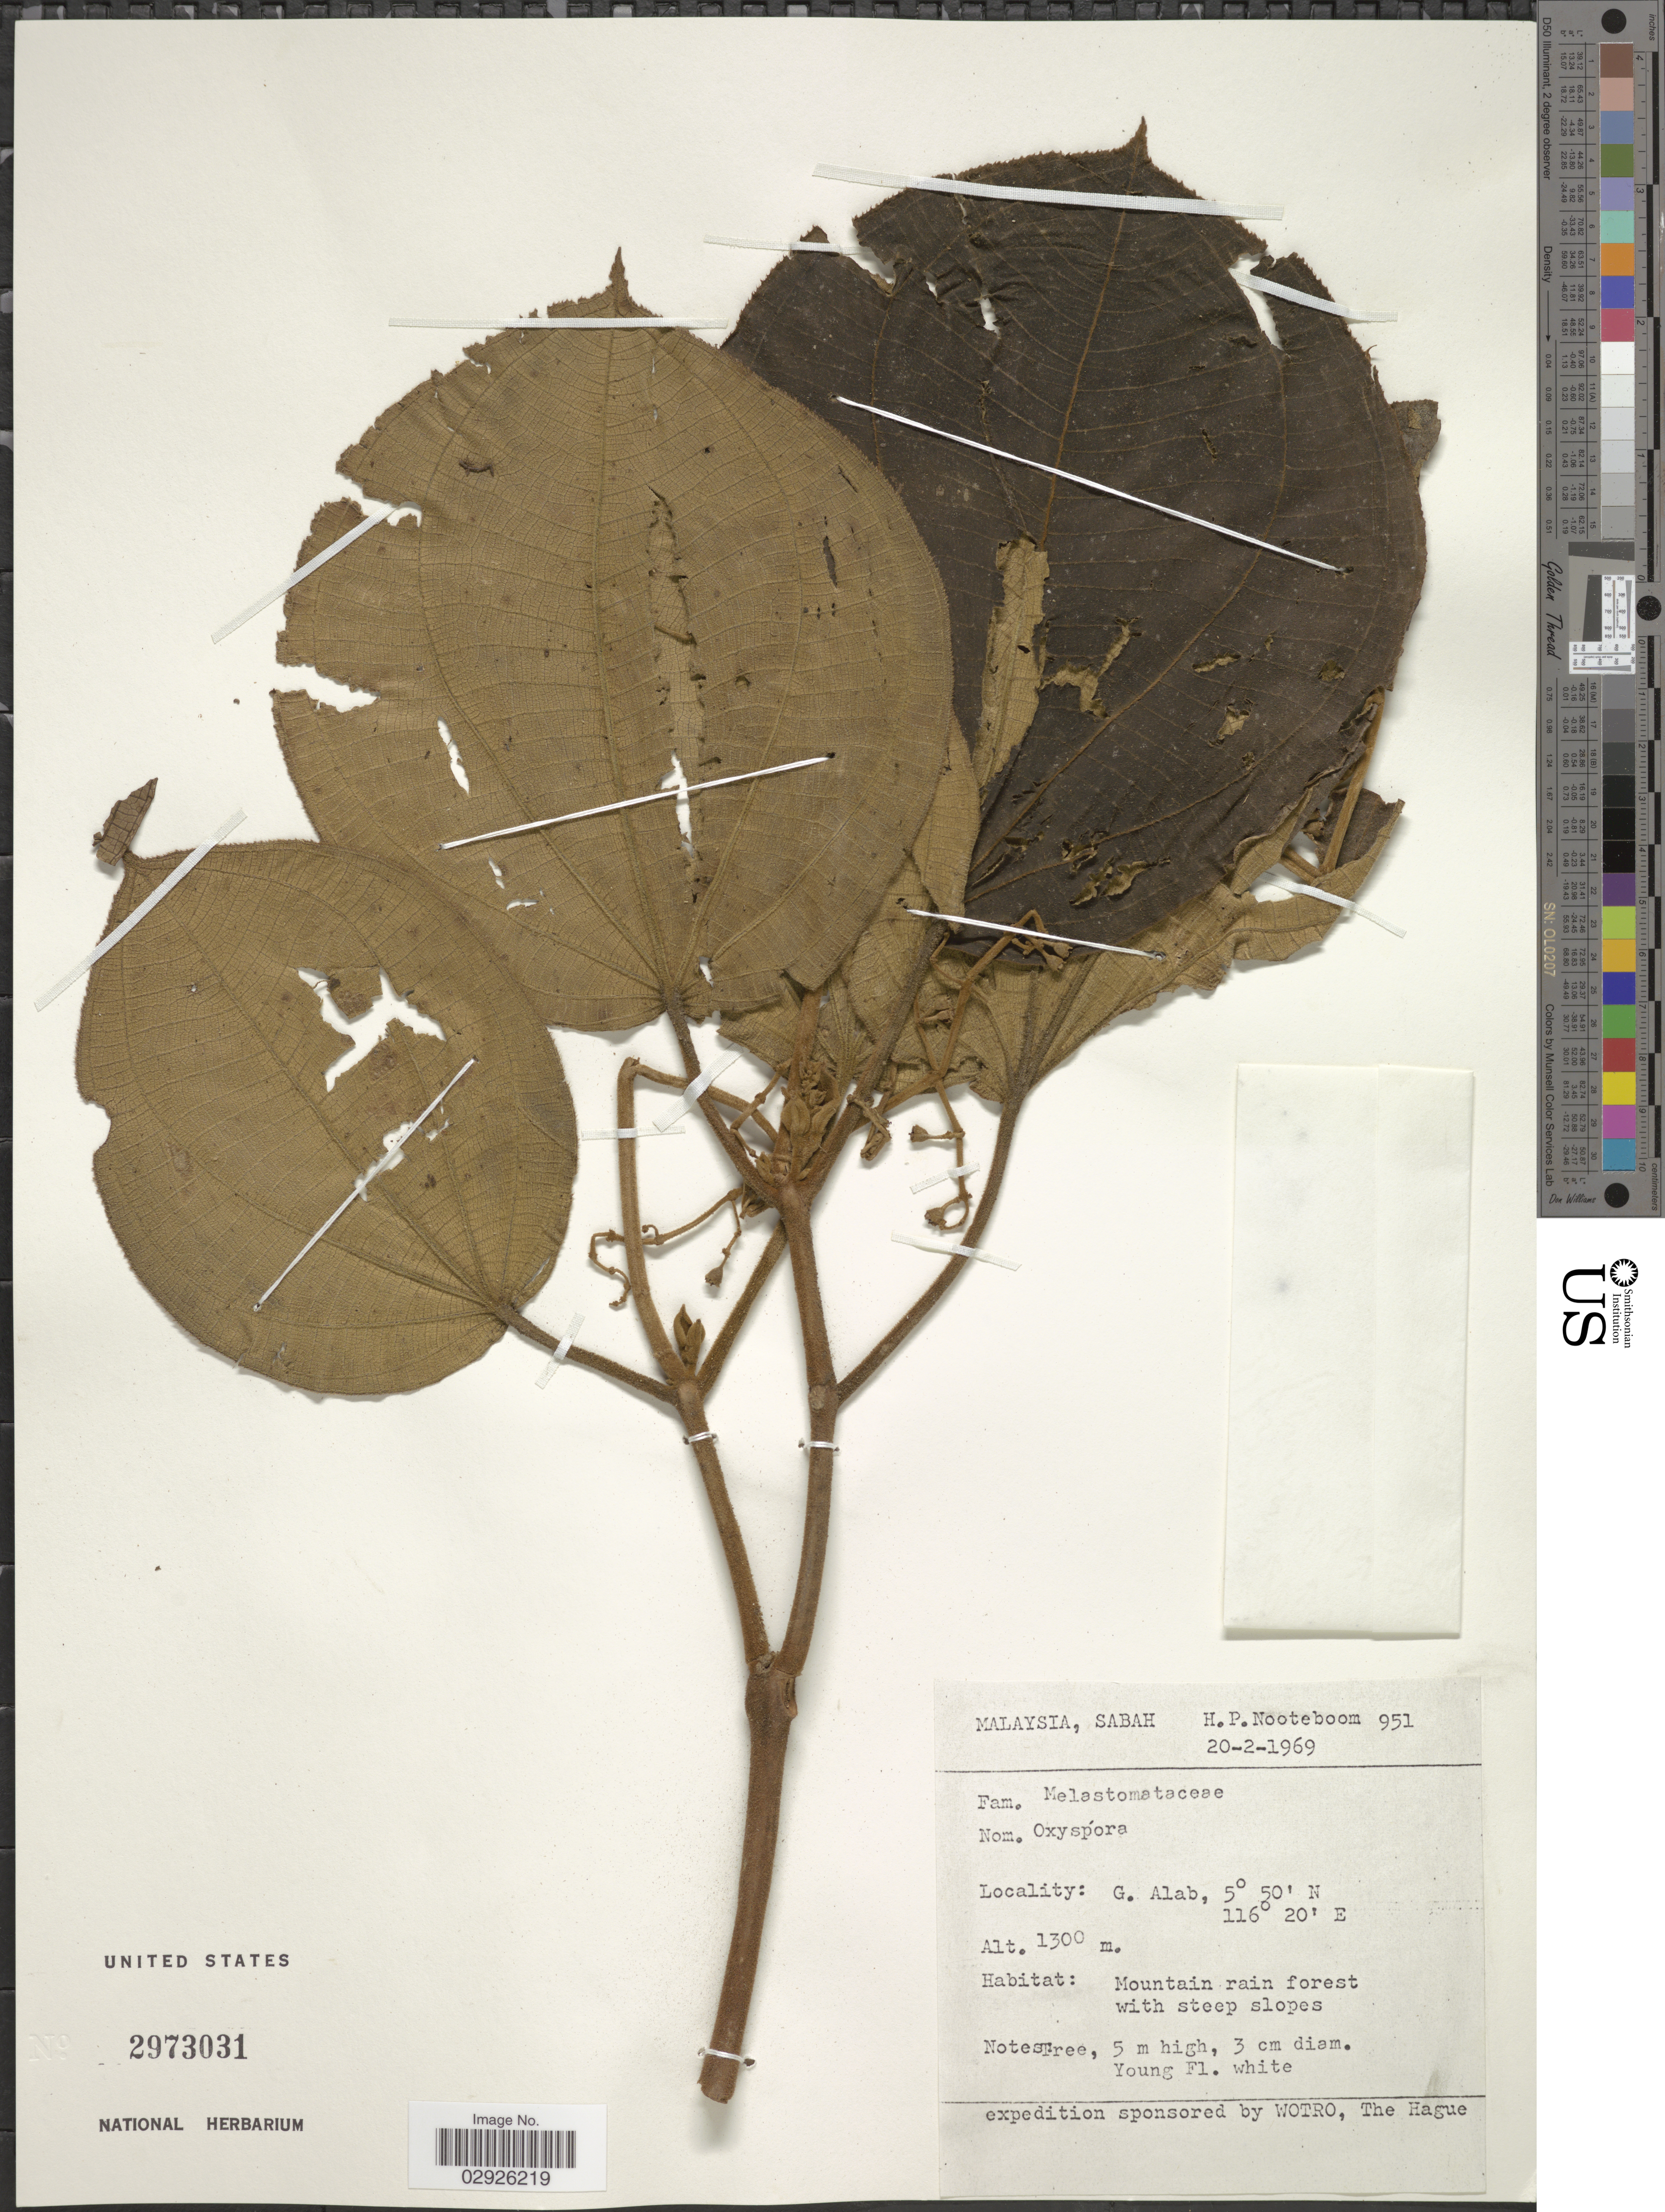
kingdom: Plantae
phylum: Tracheophyta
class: Magnoliopsida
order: Myrtales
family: Melastomataceae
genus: Oxyspora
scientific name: Oxyspora cordata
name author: (Stapf) Hansen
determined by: Maxwell, J. F.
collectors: H. P. Nooteboom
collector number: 951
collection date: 1969-02-20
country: Malaysia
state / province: Sabah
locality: G. Alab.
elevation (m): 1300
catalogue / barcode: US 2973031